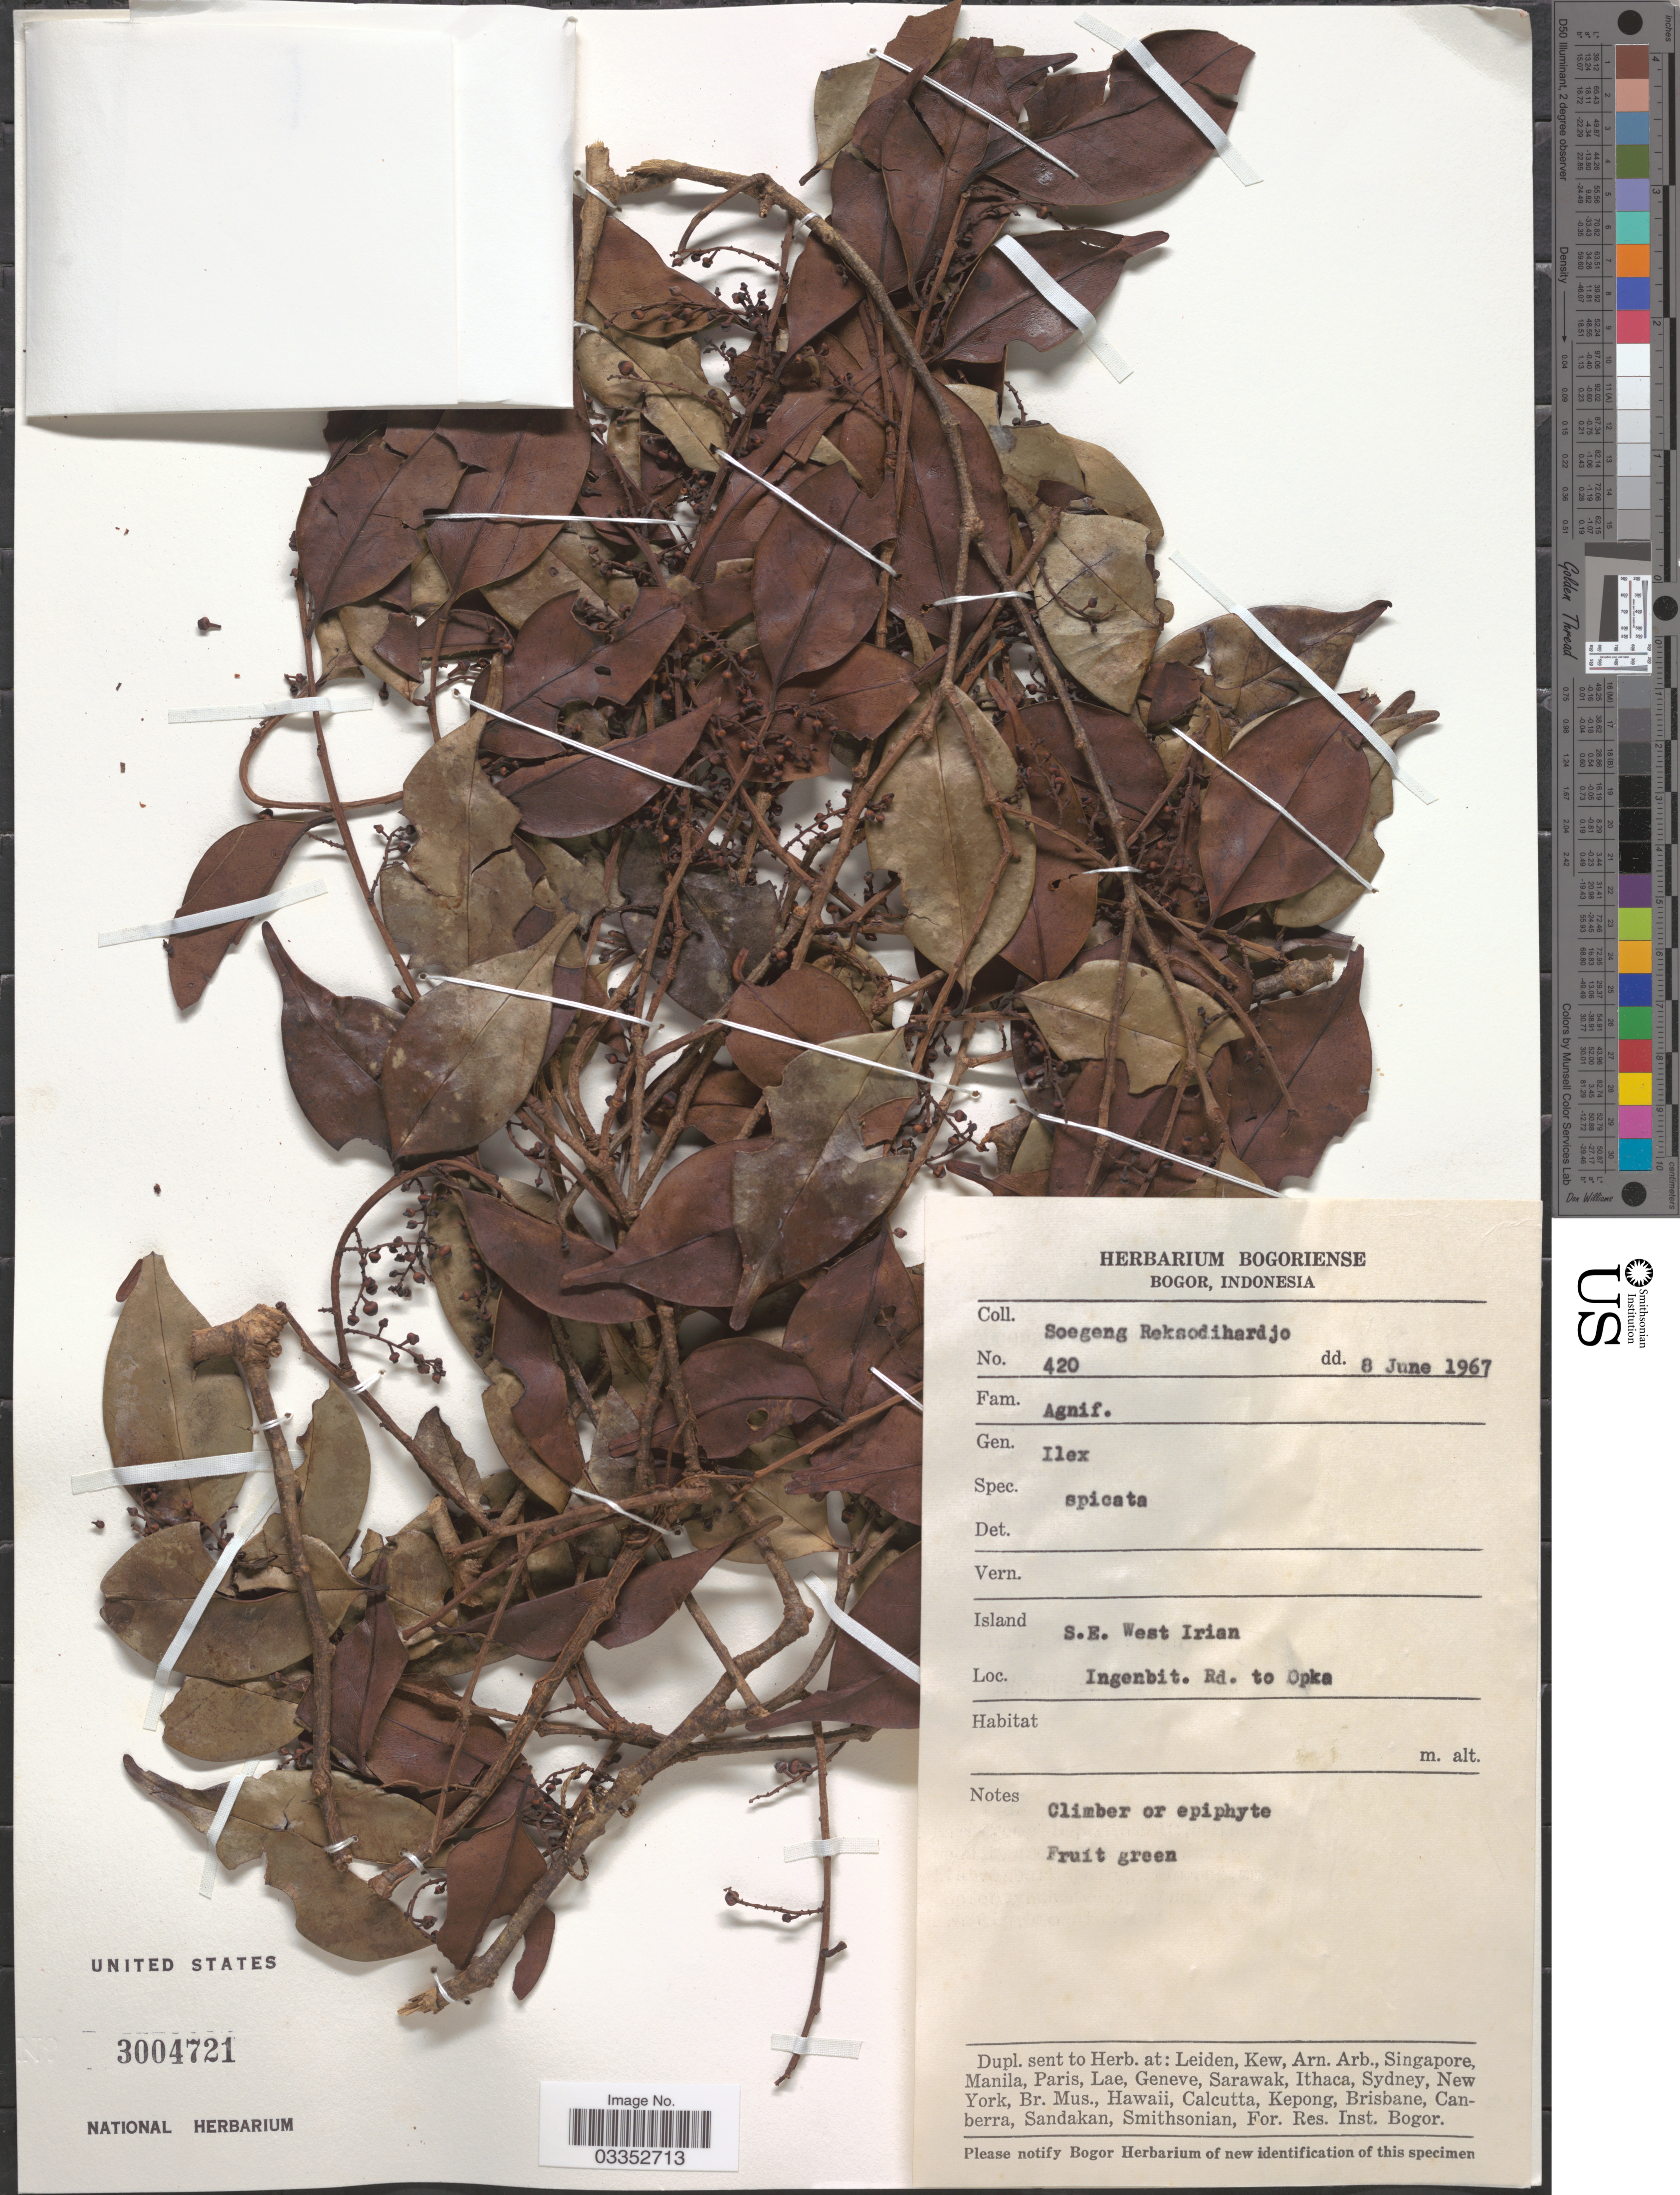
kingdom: Plantae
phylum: Tracheophyta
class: Magnoliopsida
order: Aquifoliales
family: Aquifoliaceae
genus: Ilex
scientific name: Ilex spicata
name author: Blume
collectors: S. Reksodihardjo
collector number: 420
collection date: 1967-06-08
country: Indonesia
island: New Guinea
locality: Island. S.E. West Irian. Ingenbit. Rd. to Opka.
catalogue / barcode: US 3004721